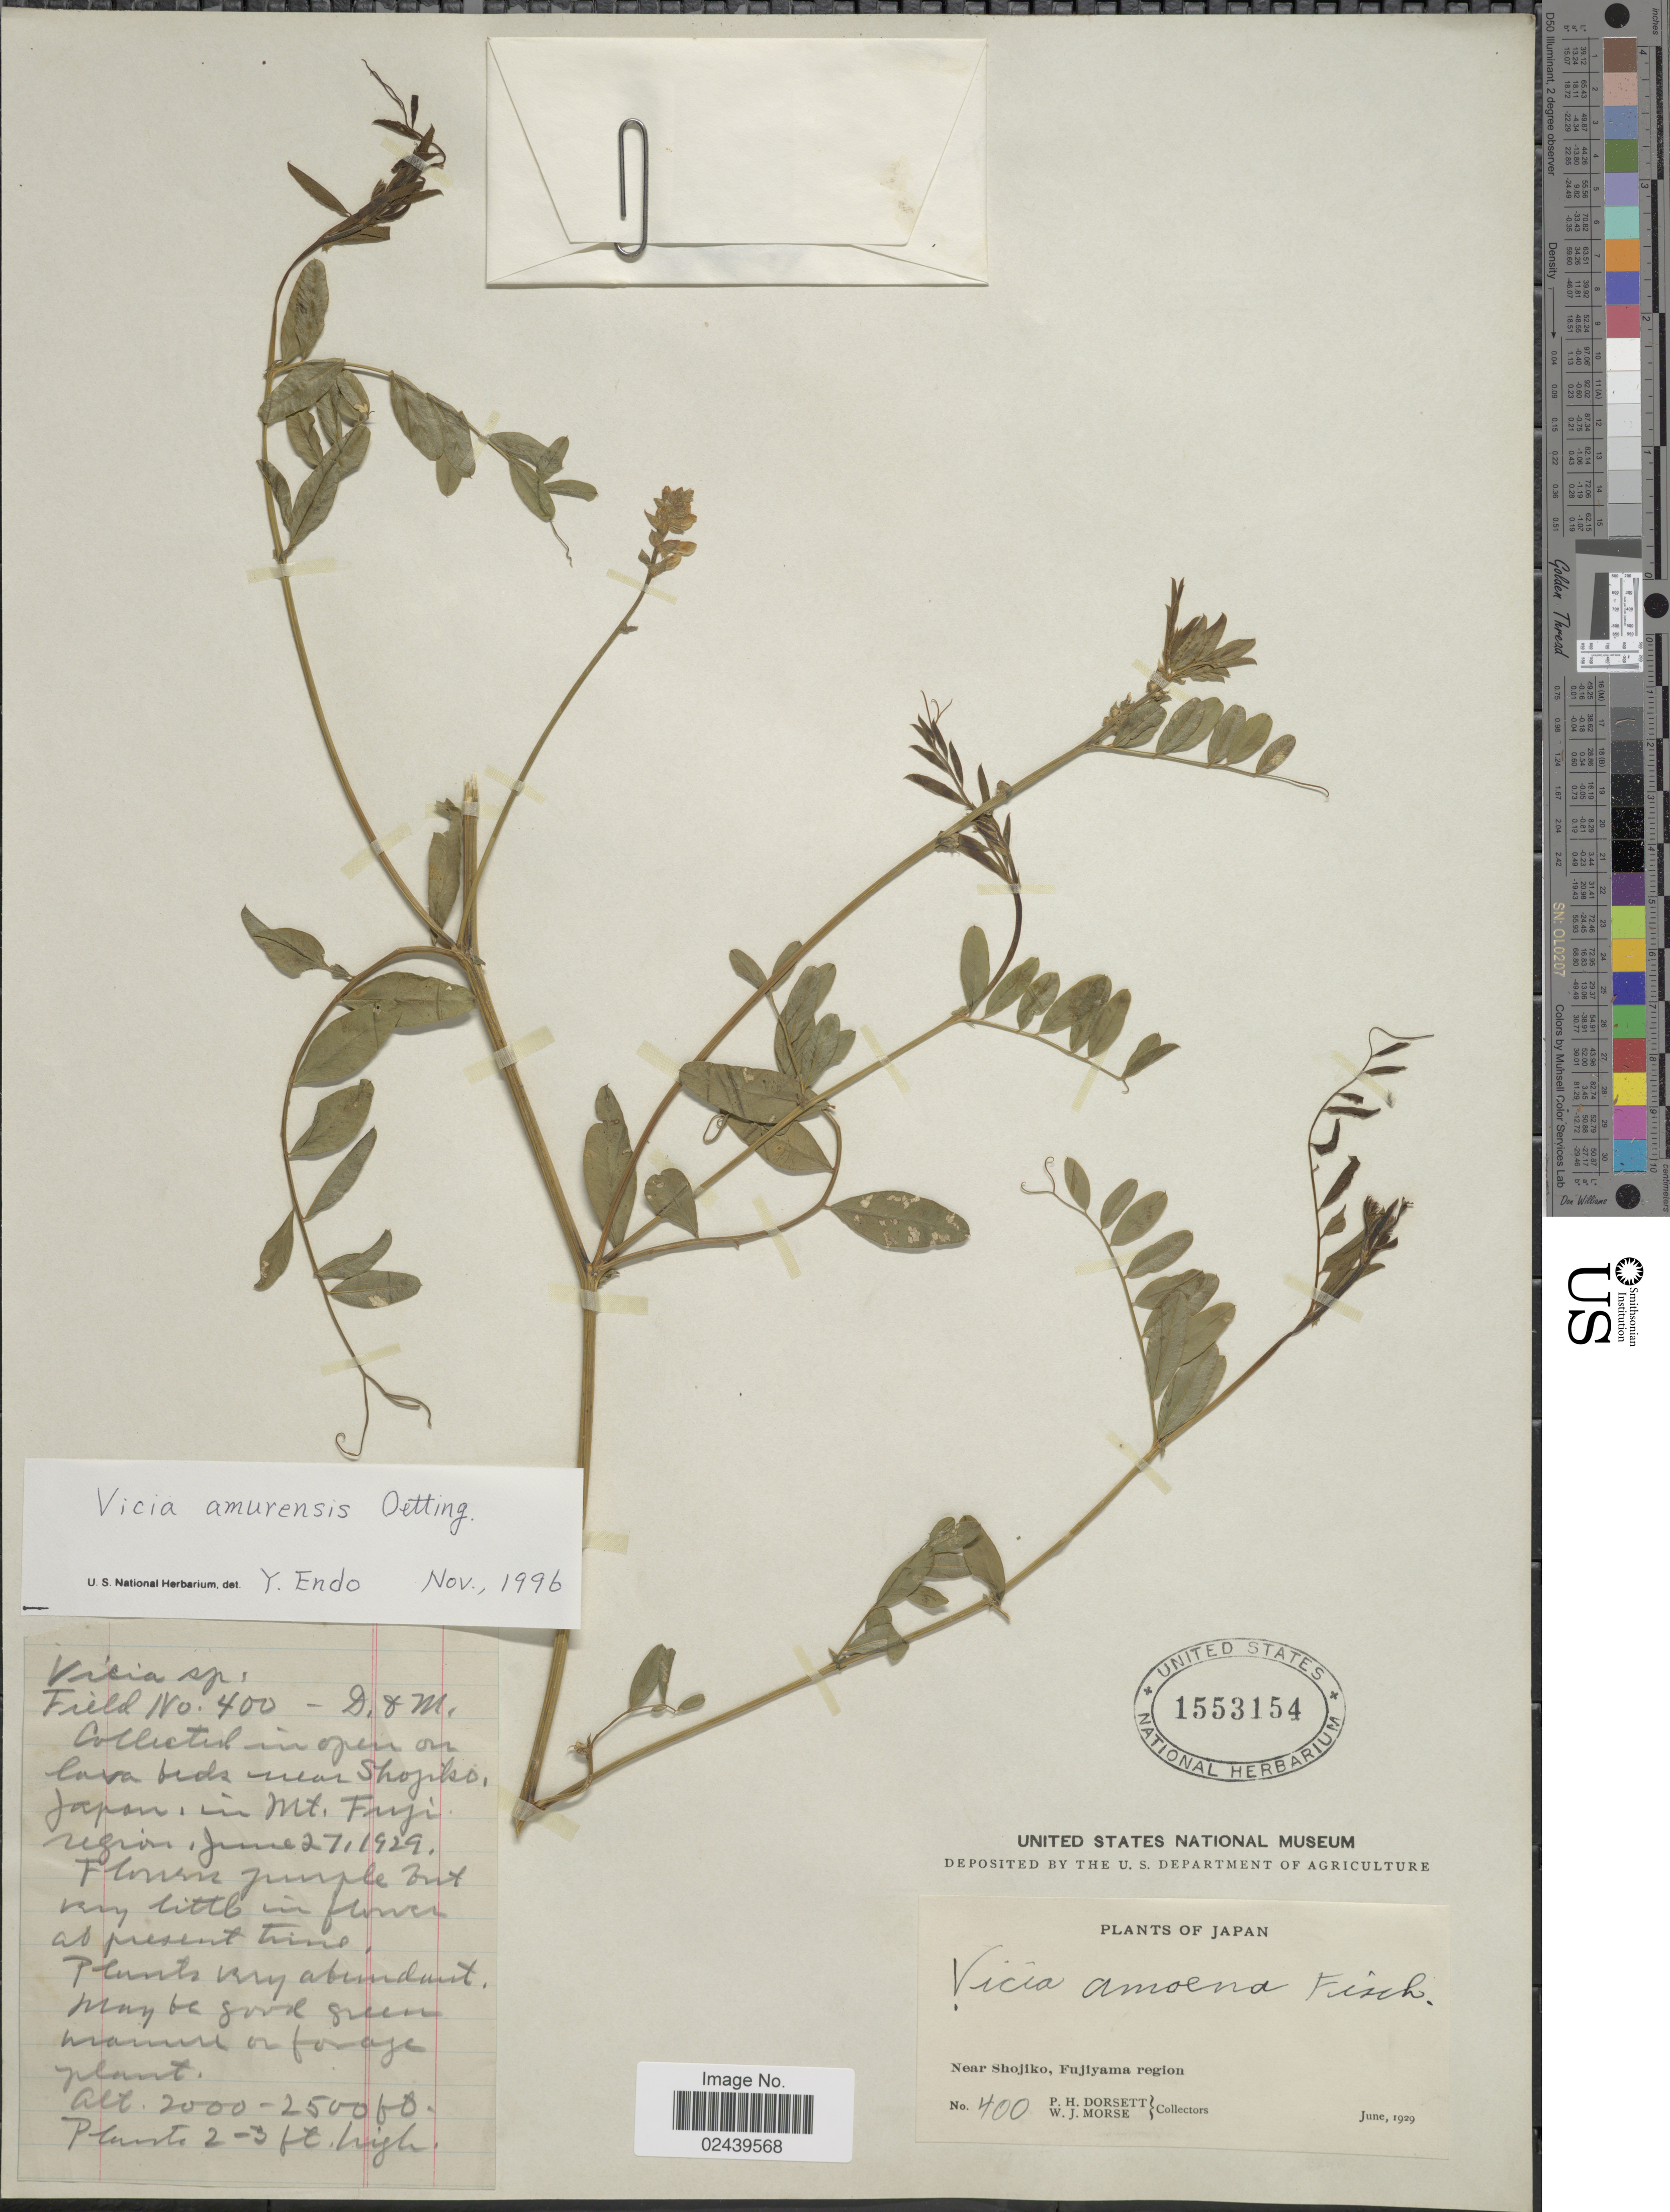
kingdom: Plantae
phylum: Tracheophyta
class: Magnoliopsida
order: Fabales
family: Fabaceae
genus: Vicia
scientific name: Vicia amurensis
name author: Oett.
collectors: P. H. Dorsett & W. J. Morse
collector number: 400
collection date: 1929-06-27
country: Japan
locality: Near Shojiko, Fujiyama region. Mt. Fuji region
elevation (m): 610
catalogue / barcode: US 1553154